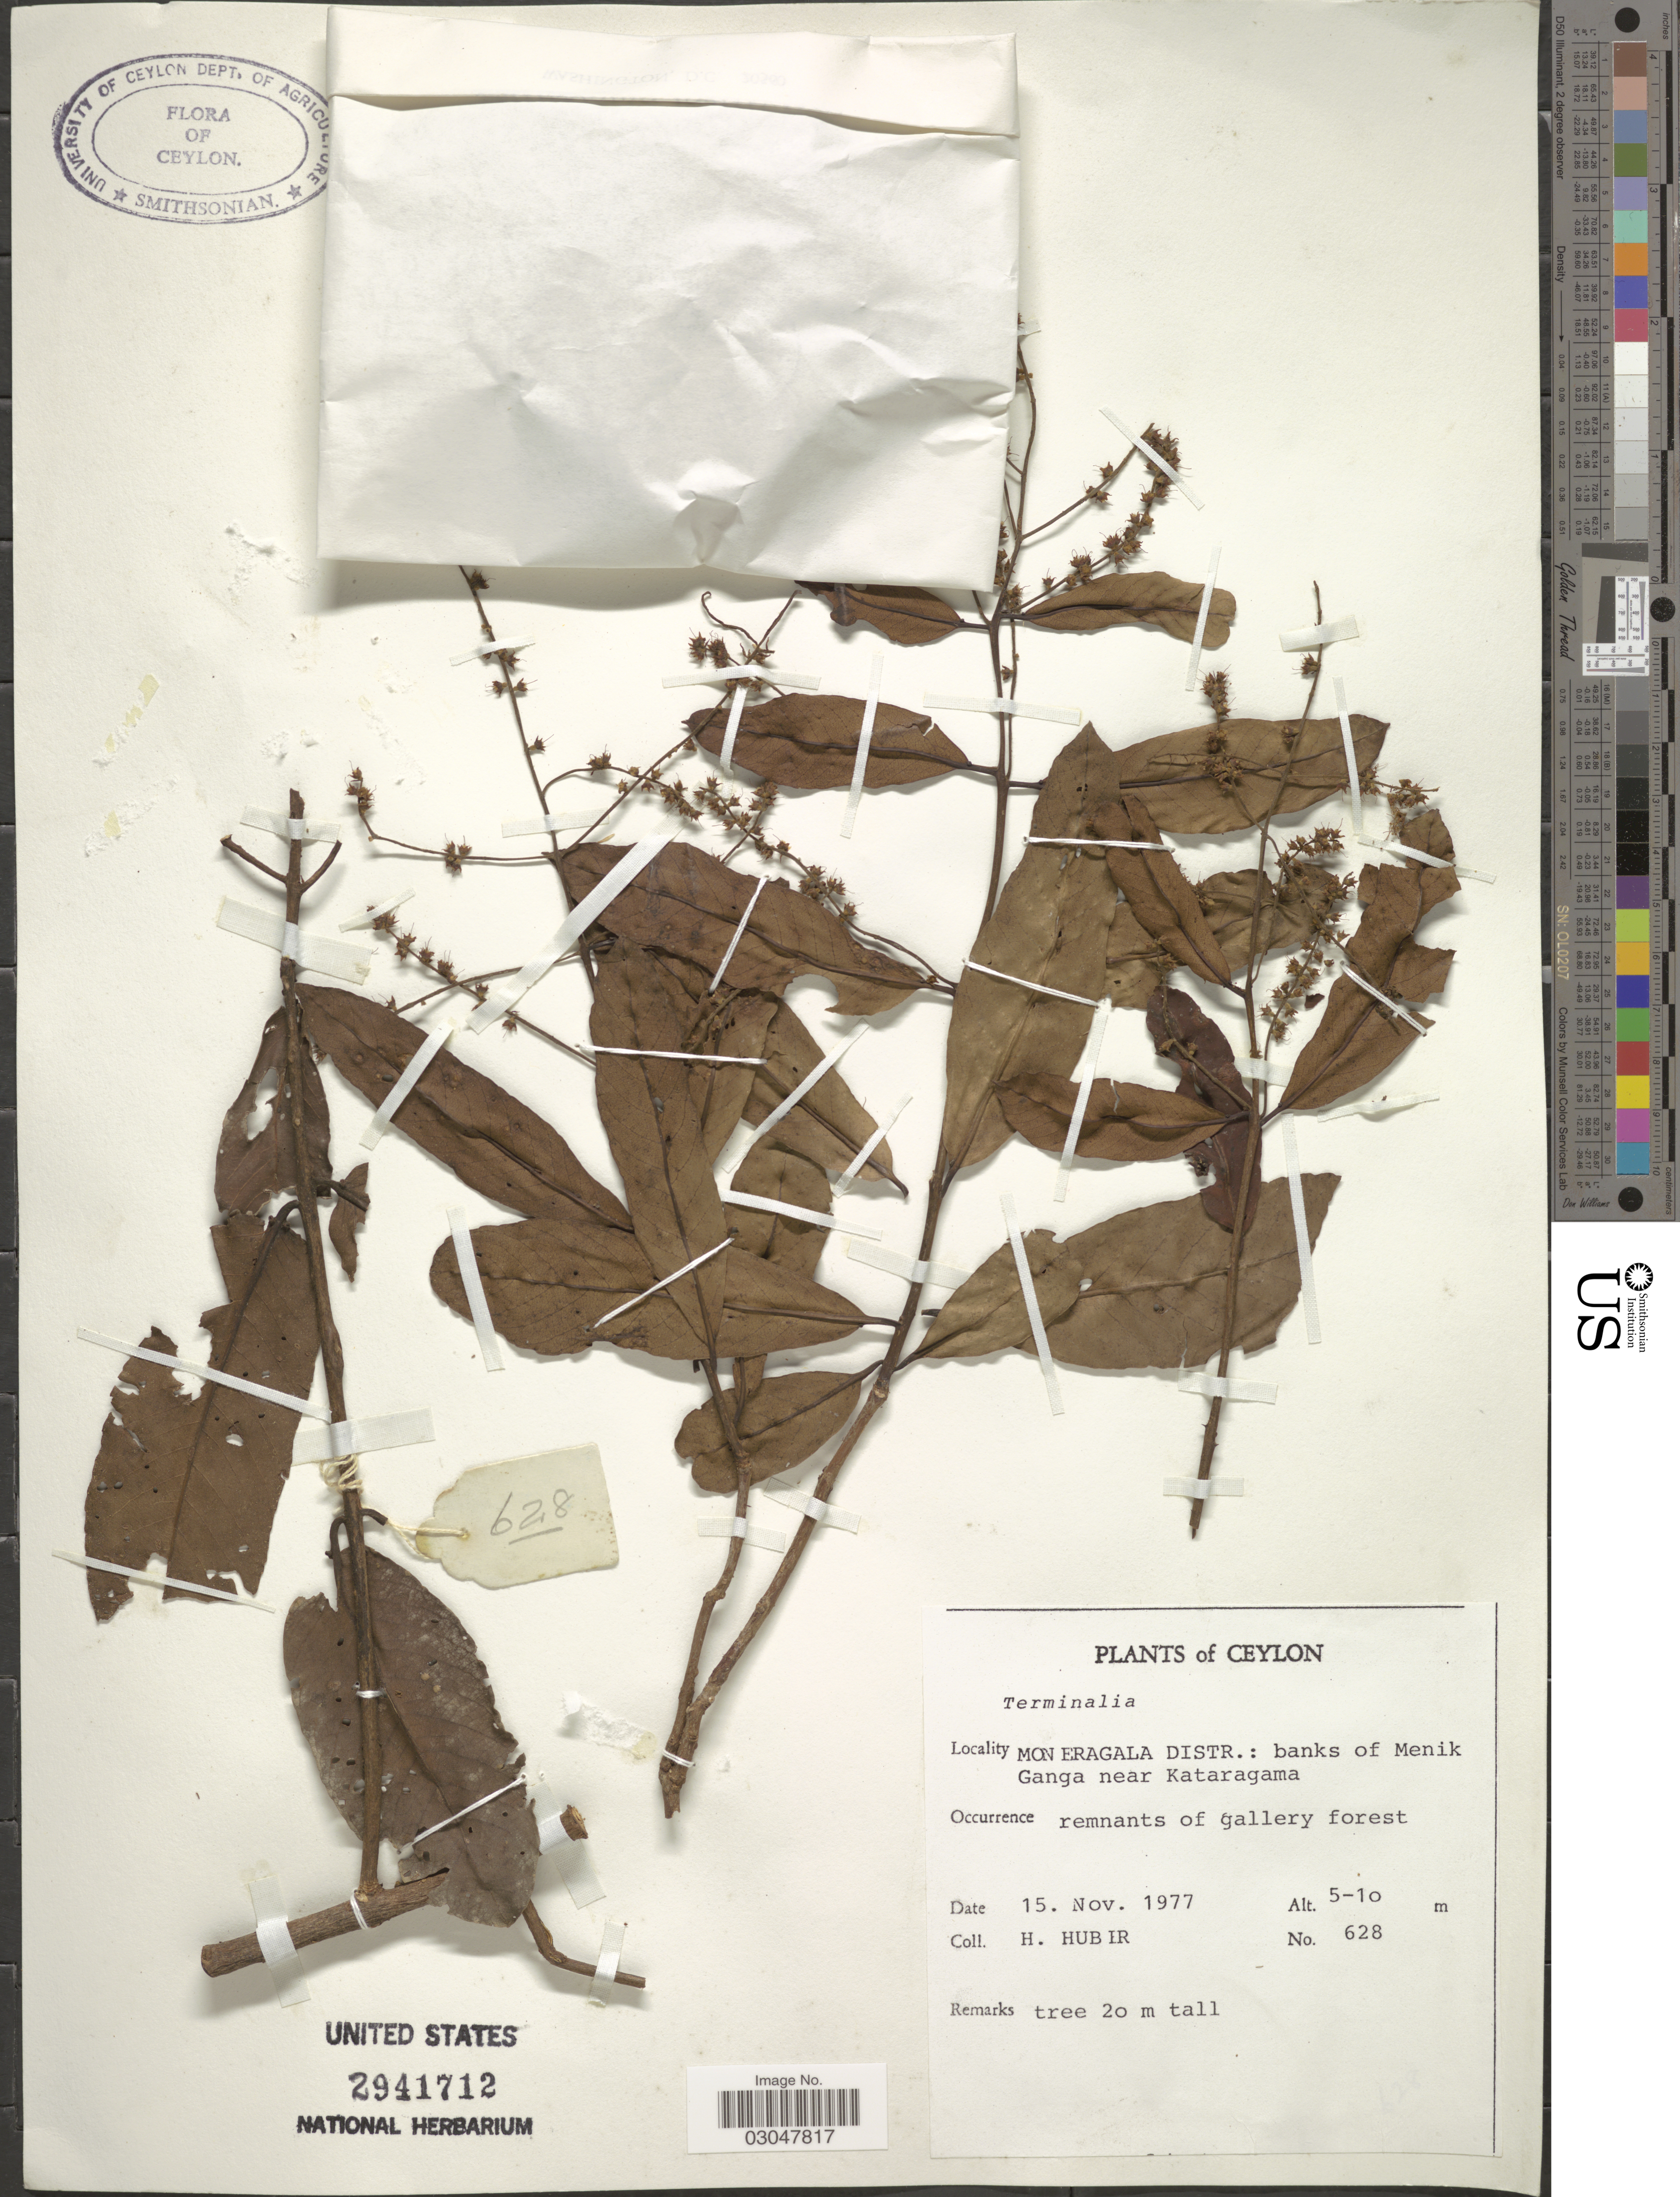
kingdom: Plantae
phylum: Tracheophyta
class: Magnoliopsida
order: Myrtales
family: Combretaceae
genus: Terminalia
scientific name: Terminalia sp.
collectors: H. Huber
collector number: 628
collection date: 1977-11-15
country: Sri Lanka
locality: Ceylon. Moneragala Distr.: banks of Menik Ganga near Kataragama.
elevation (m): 5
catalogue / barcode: US 2941712